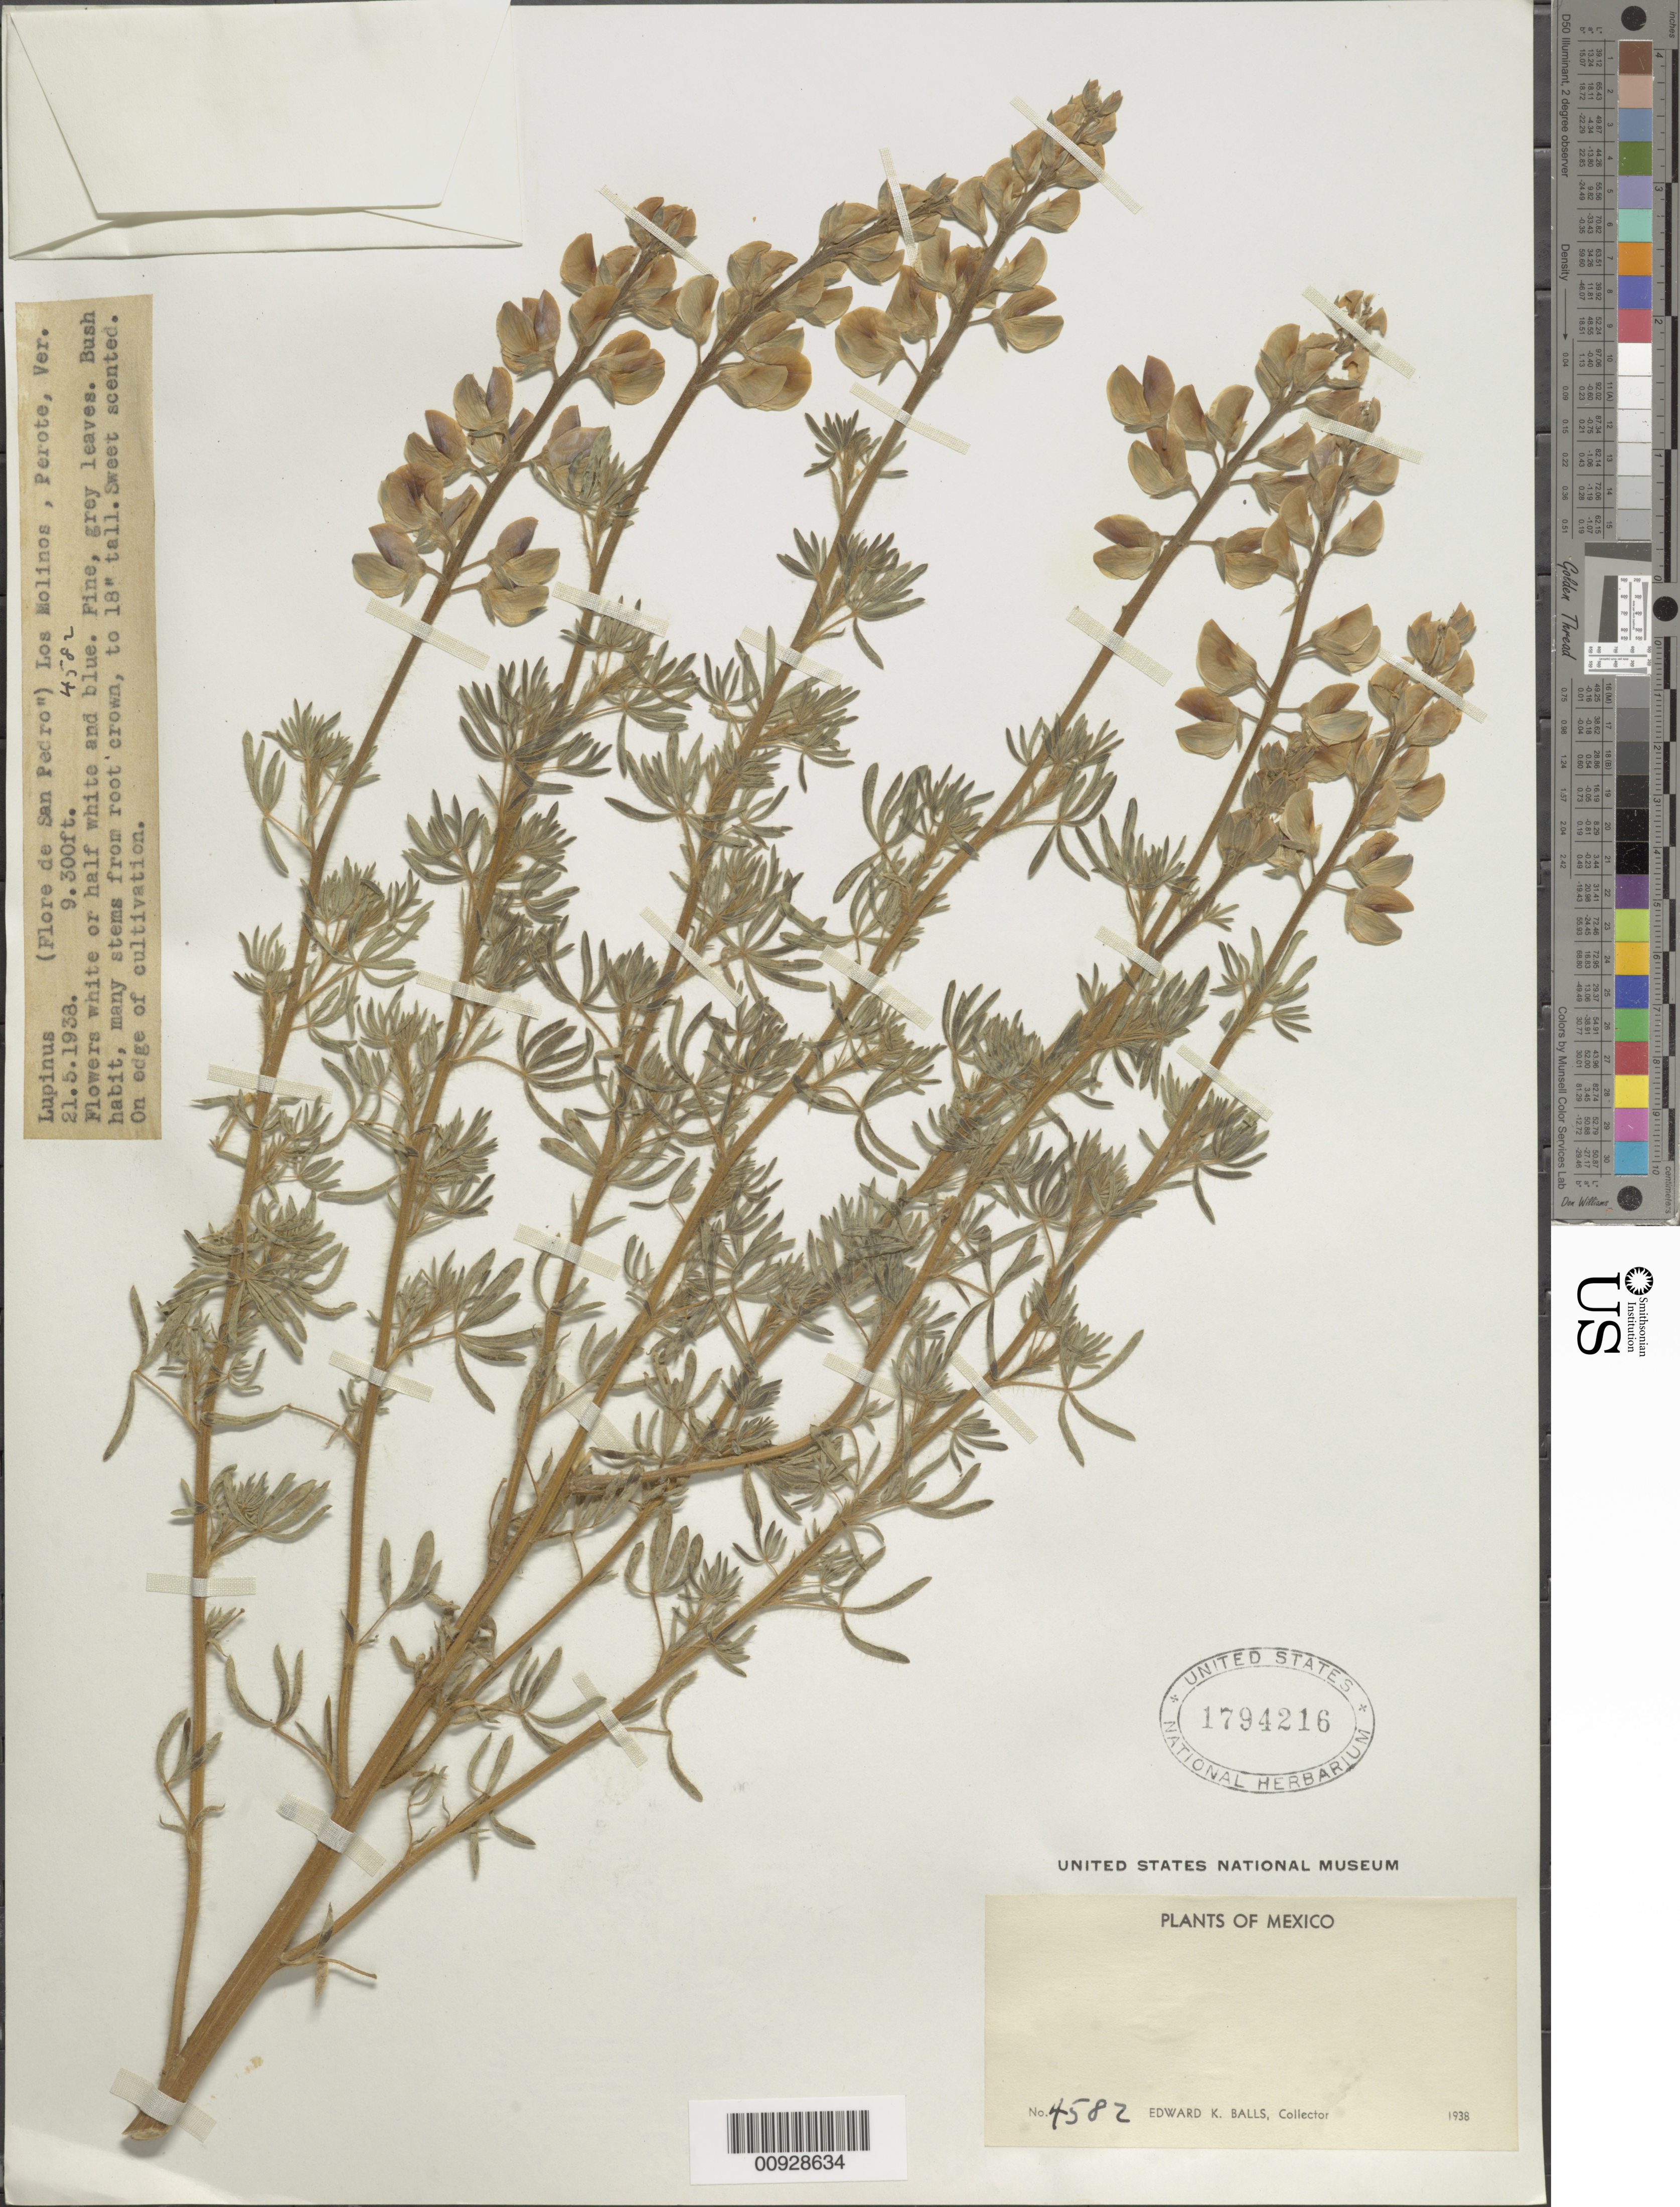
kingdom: Plantae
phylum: Tracheophyta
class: Magnoliopsida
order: Fabales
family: Fabaceae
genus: Lupinus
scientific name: Lupinus sp.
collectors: E. K. Balls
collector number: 4582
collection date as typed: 21 May 1938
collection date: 1938-05-21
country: Mexico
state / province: Veracruz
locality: Los Molinos, Perote.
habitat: On edge of cultivation.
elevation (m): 2835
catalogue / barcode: US 1794216